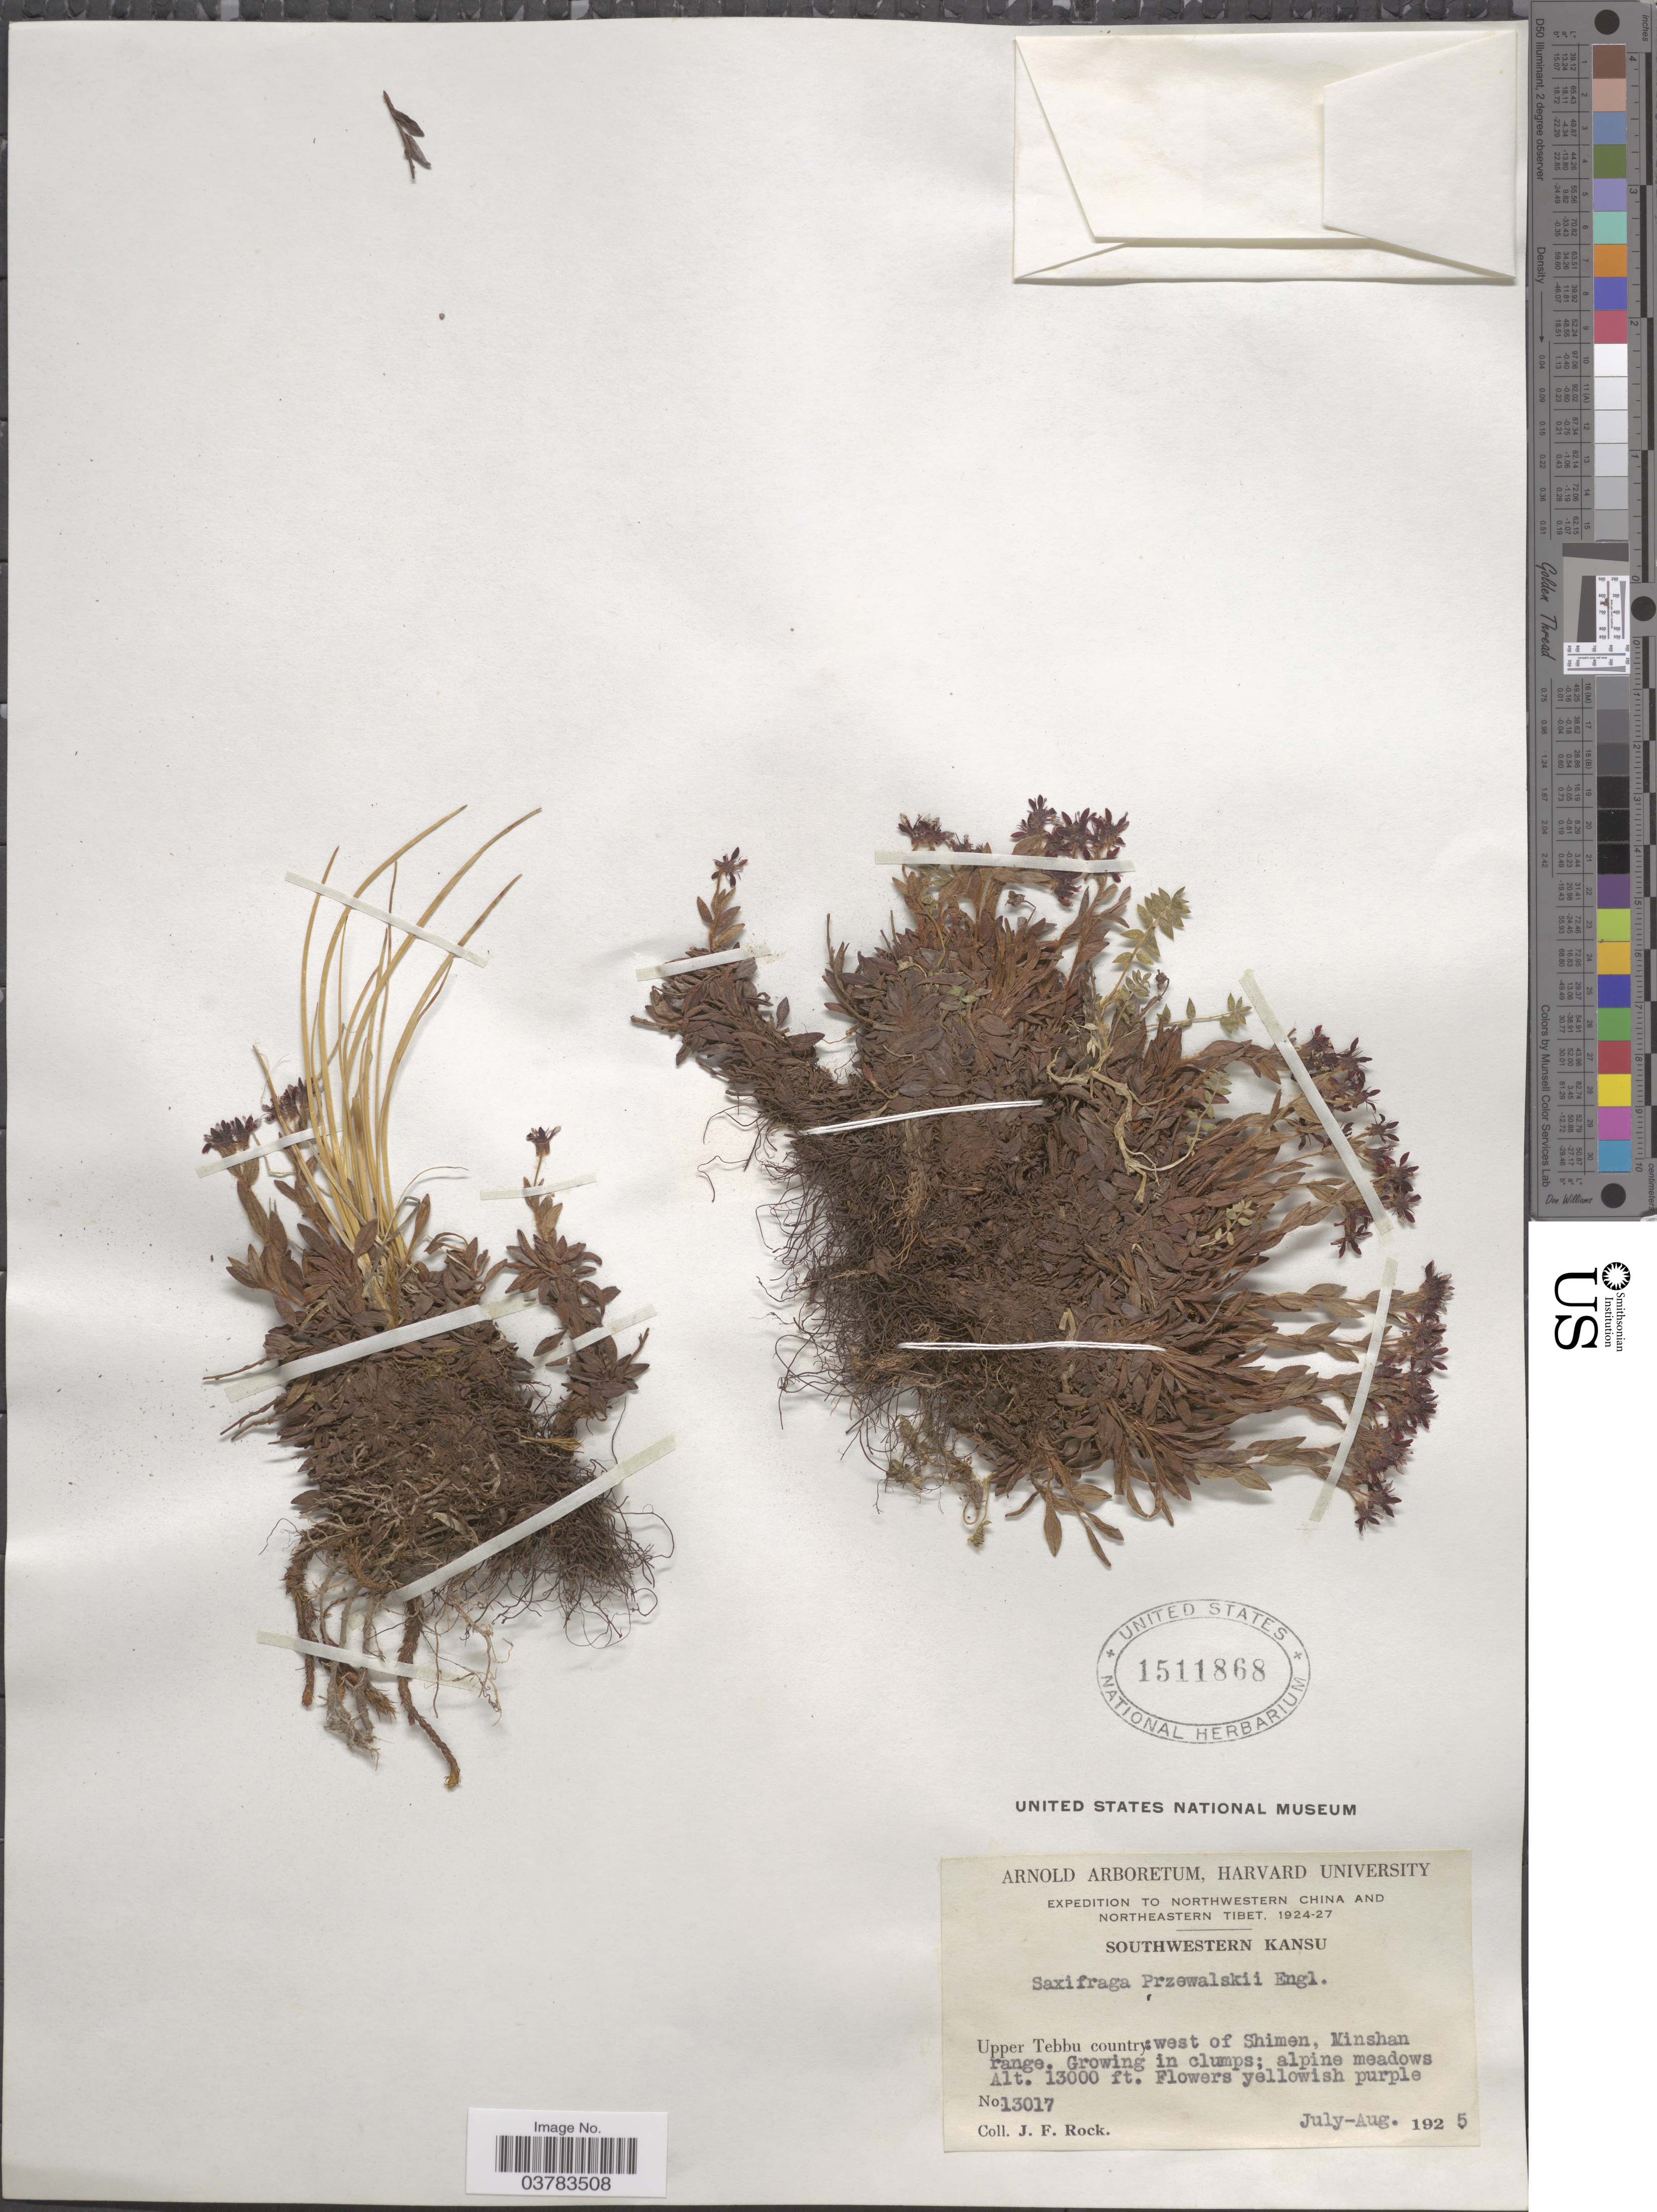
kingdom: Plantae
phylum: Tracheophyta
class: Magnoliopsida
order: Saxifragales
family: Saxifragaceae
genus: Saxifraga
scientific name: Saxifraga przewalskii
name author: Engl. ex Maxim.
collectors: J. Rock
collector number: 13017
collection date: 1925-07/1925-08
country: China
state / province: Gansu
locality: Expedition to Northwestern China and Northeastern Tibet, 1924-27. Southwestern Kansu. Upper Tebbu country: west of Shimen, Kinshan range.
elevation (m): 3962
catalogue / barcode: US 1511868